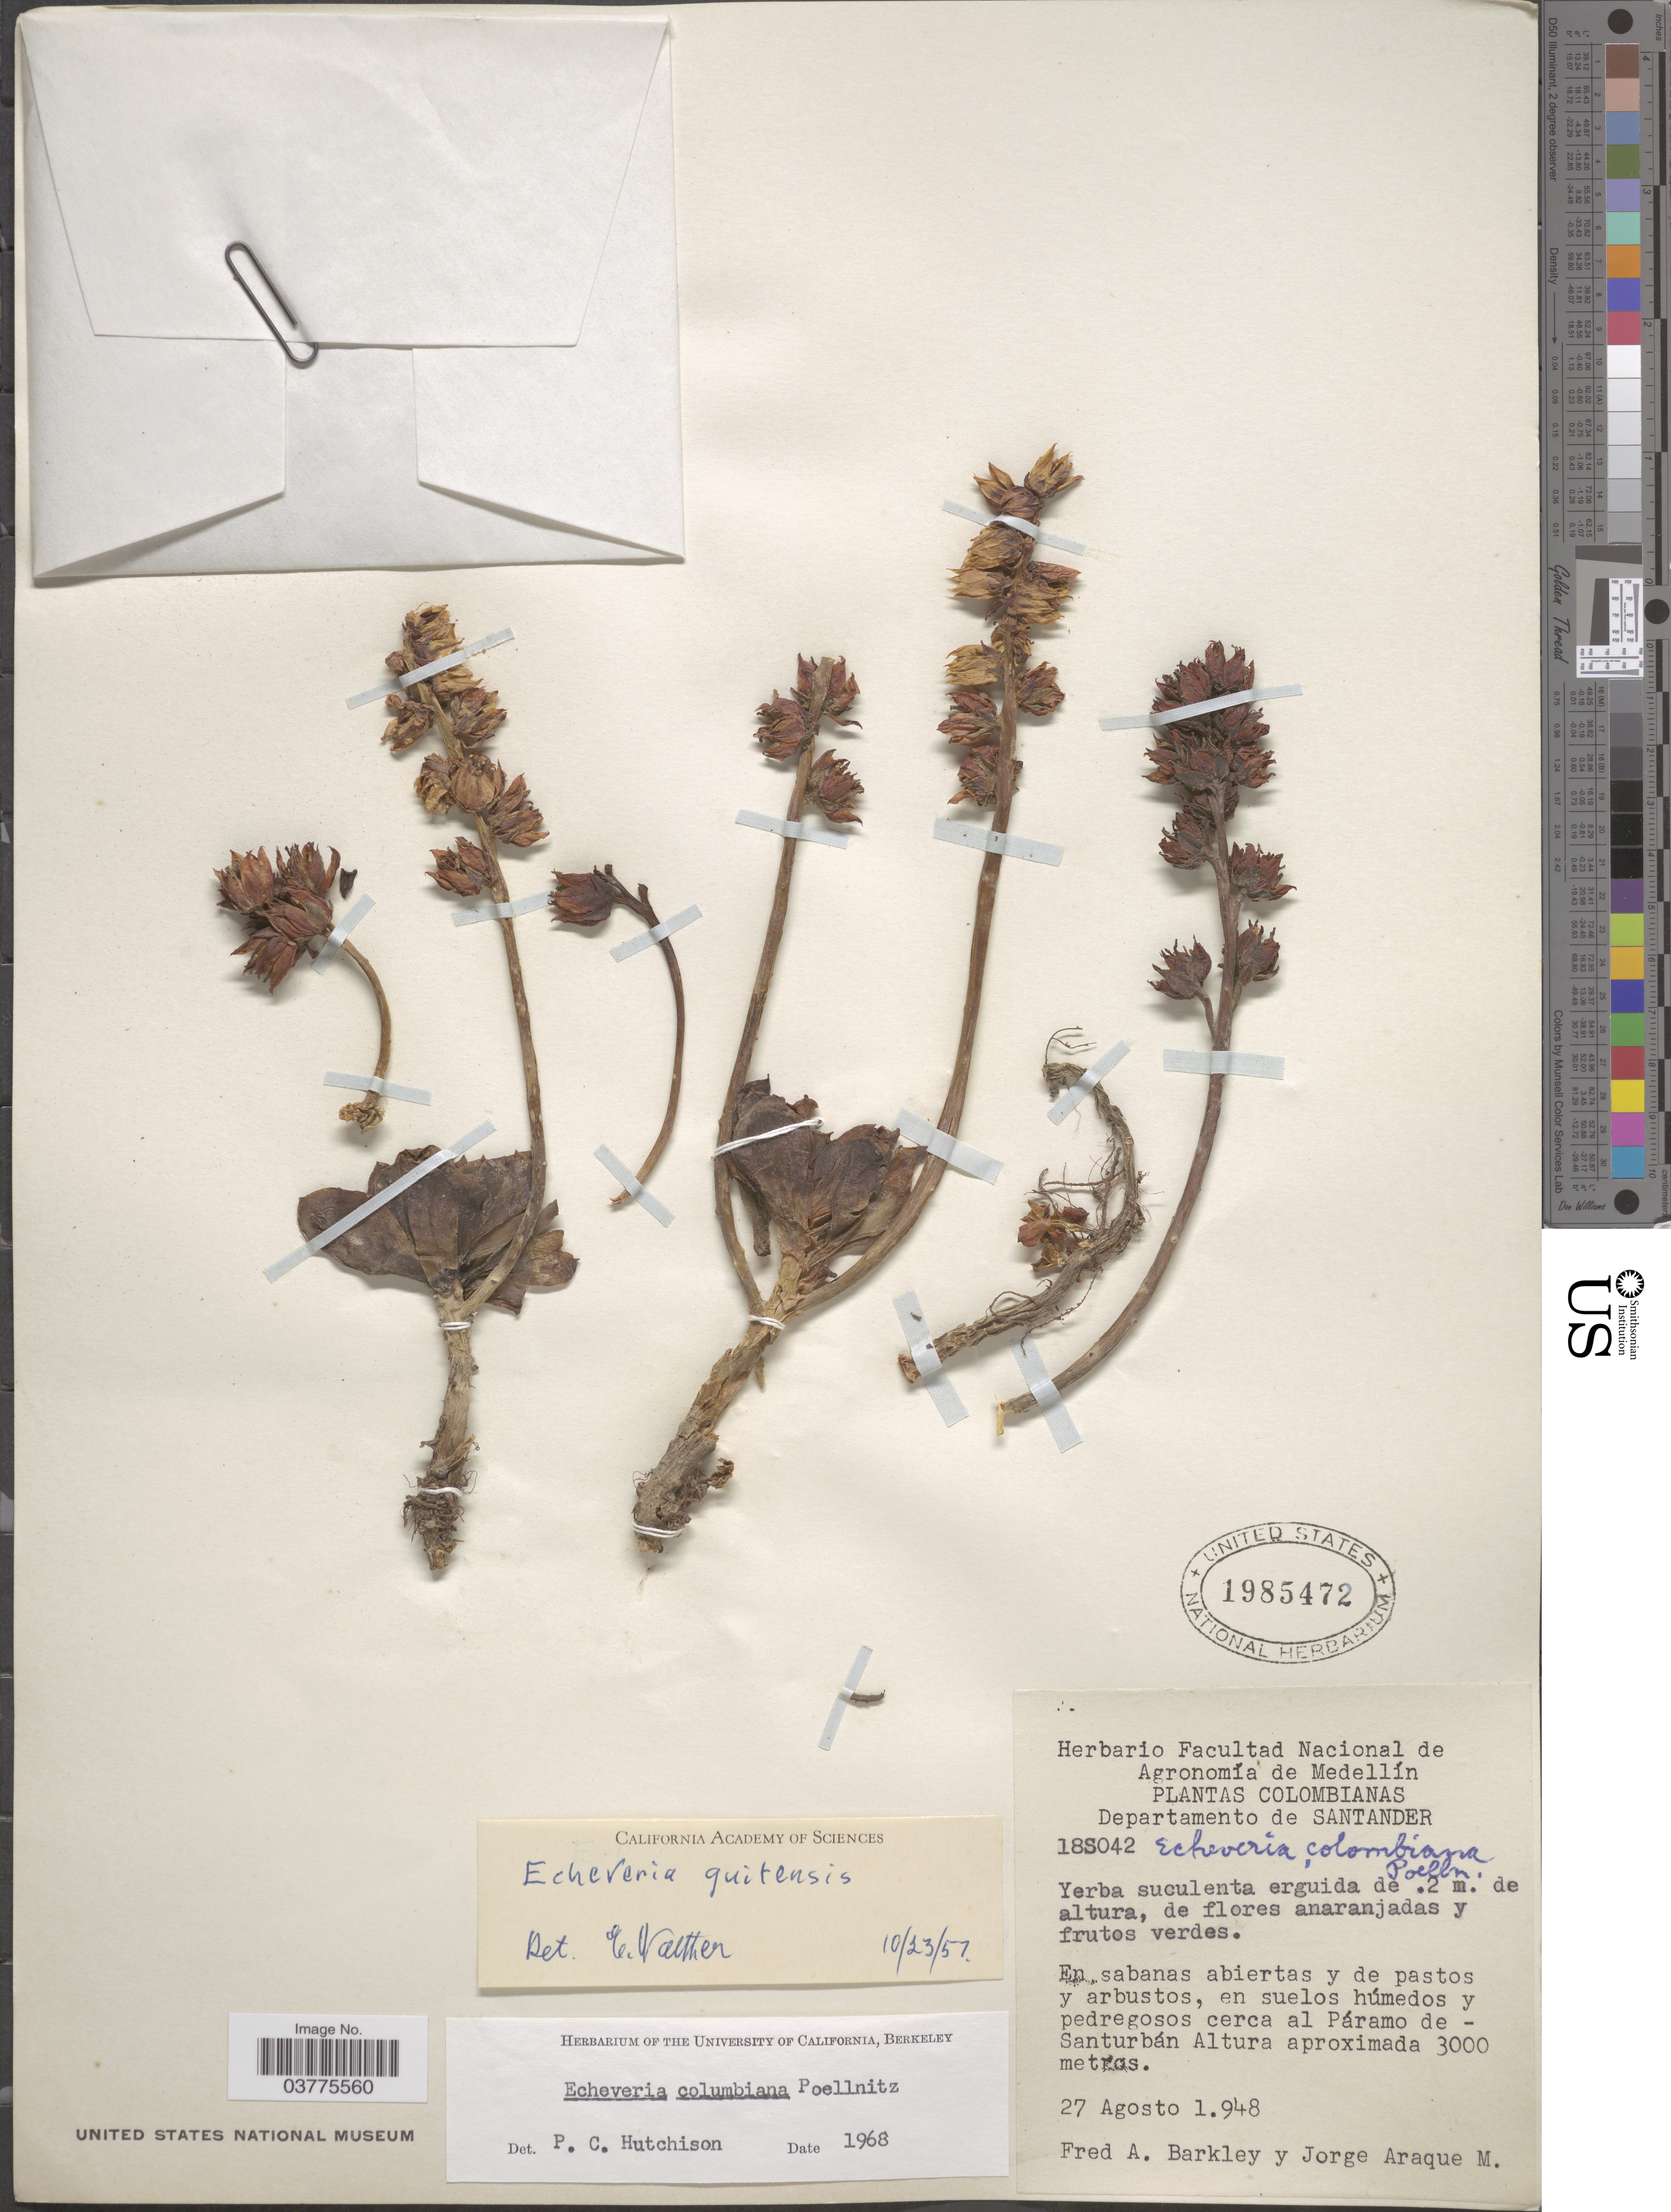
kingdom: Plantae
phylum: Tracheophyta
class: Magnoliopsida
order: Saxifragales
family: Crassulaceae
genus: Echeveria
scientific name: Echeveria columbiana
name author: Poelln.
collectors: F. A. Barkley & J. Araque Molina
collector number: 18S042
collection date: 1948-08-27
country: Colombia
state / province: Santander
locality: Departamento de Santander. En sabanas abiertas y de pastos y arbustos, en suelos húmedos y pedregosos cerca al Páramo de - Santurbán.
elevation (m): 3000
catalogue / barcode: US 1985472